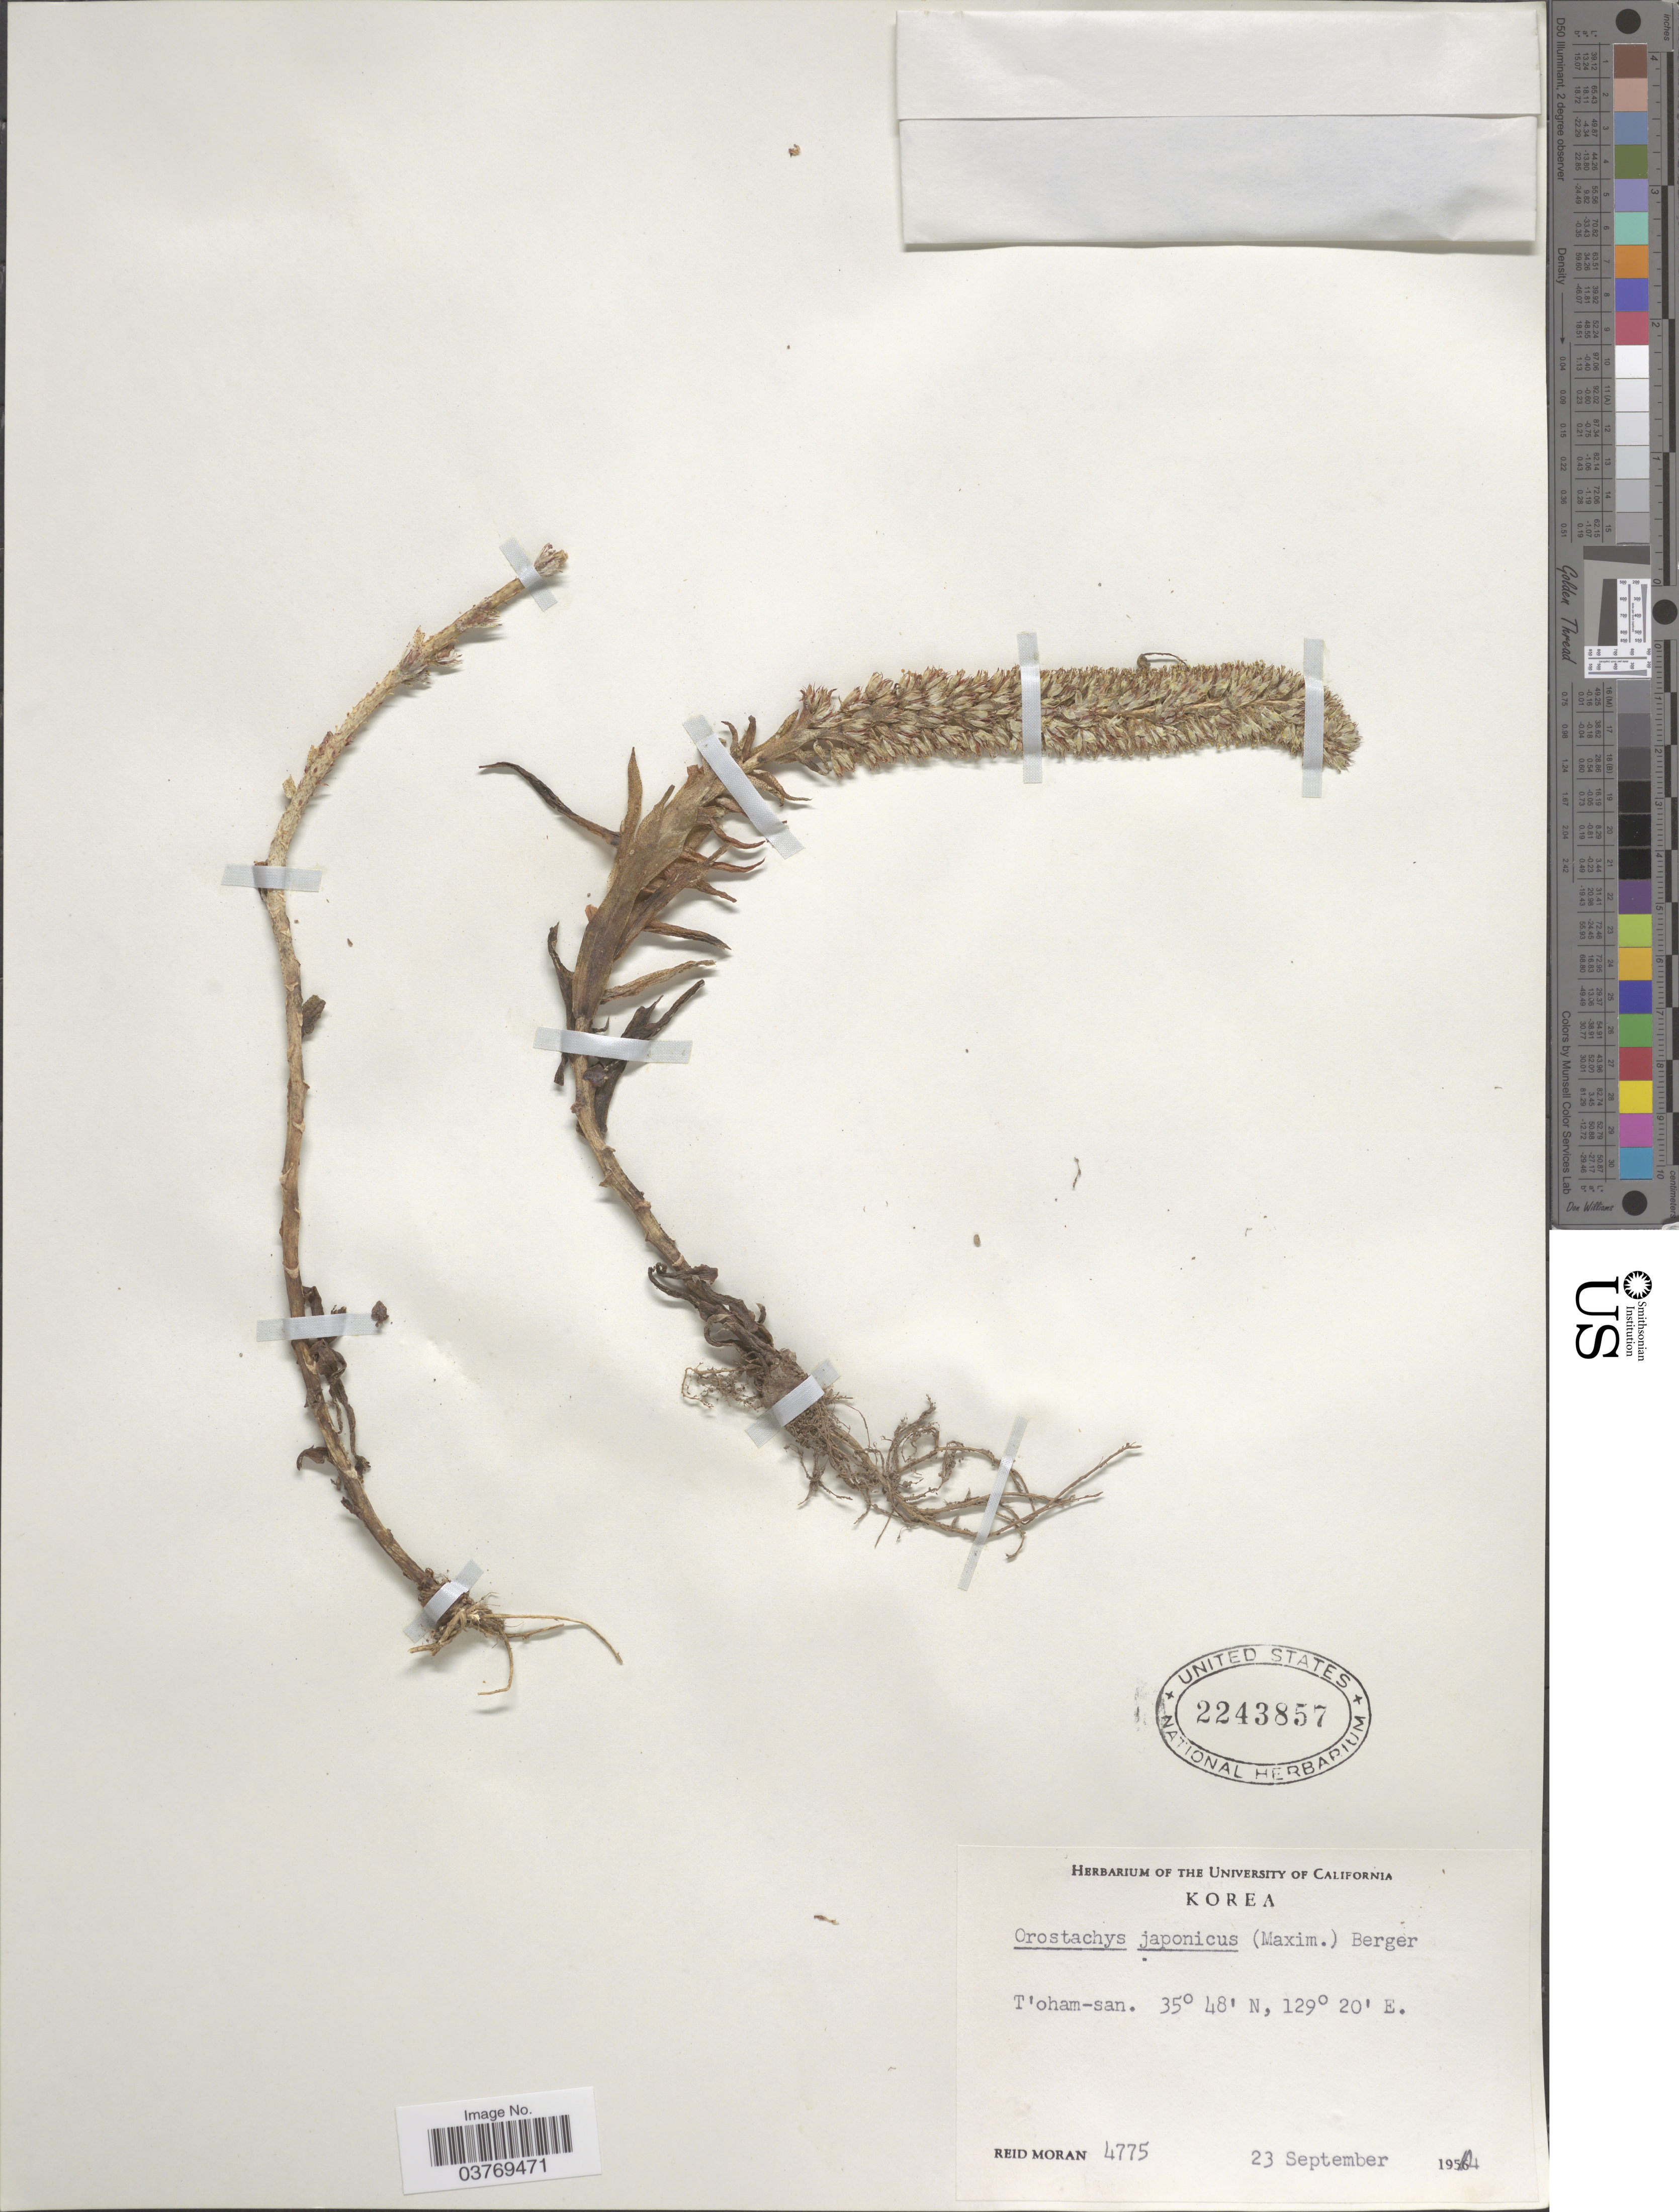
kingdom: Plantae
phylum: Tracheophyta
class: Magnoliopsida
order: Saxifragales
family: Crassulaceae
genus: Orostachys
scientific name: Orostachys japonica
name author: (Maxim.) A. Berger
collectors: R. V. Moran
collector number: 4775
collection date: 1954-09-23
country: South Korea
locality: T'oham-san.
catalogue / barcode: US 2243857